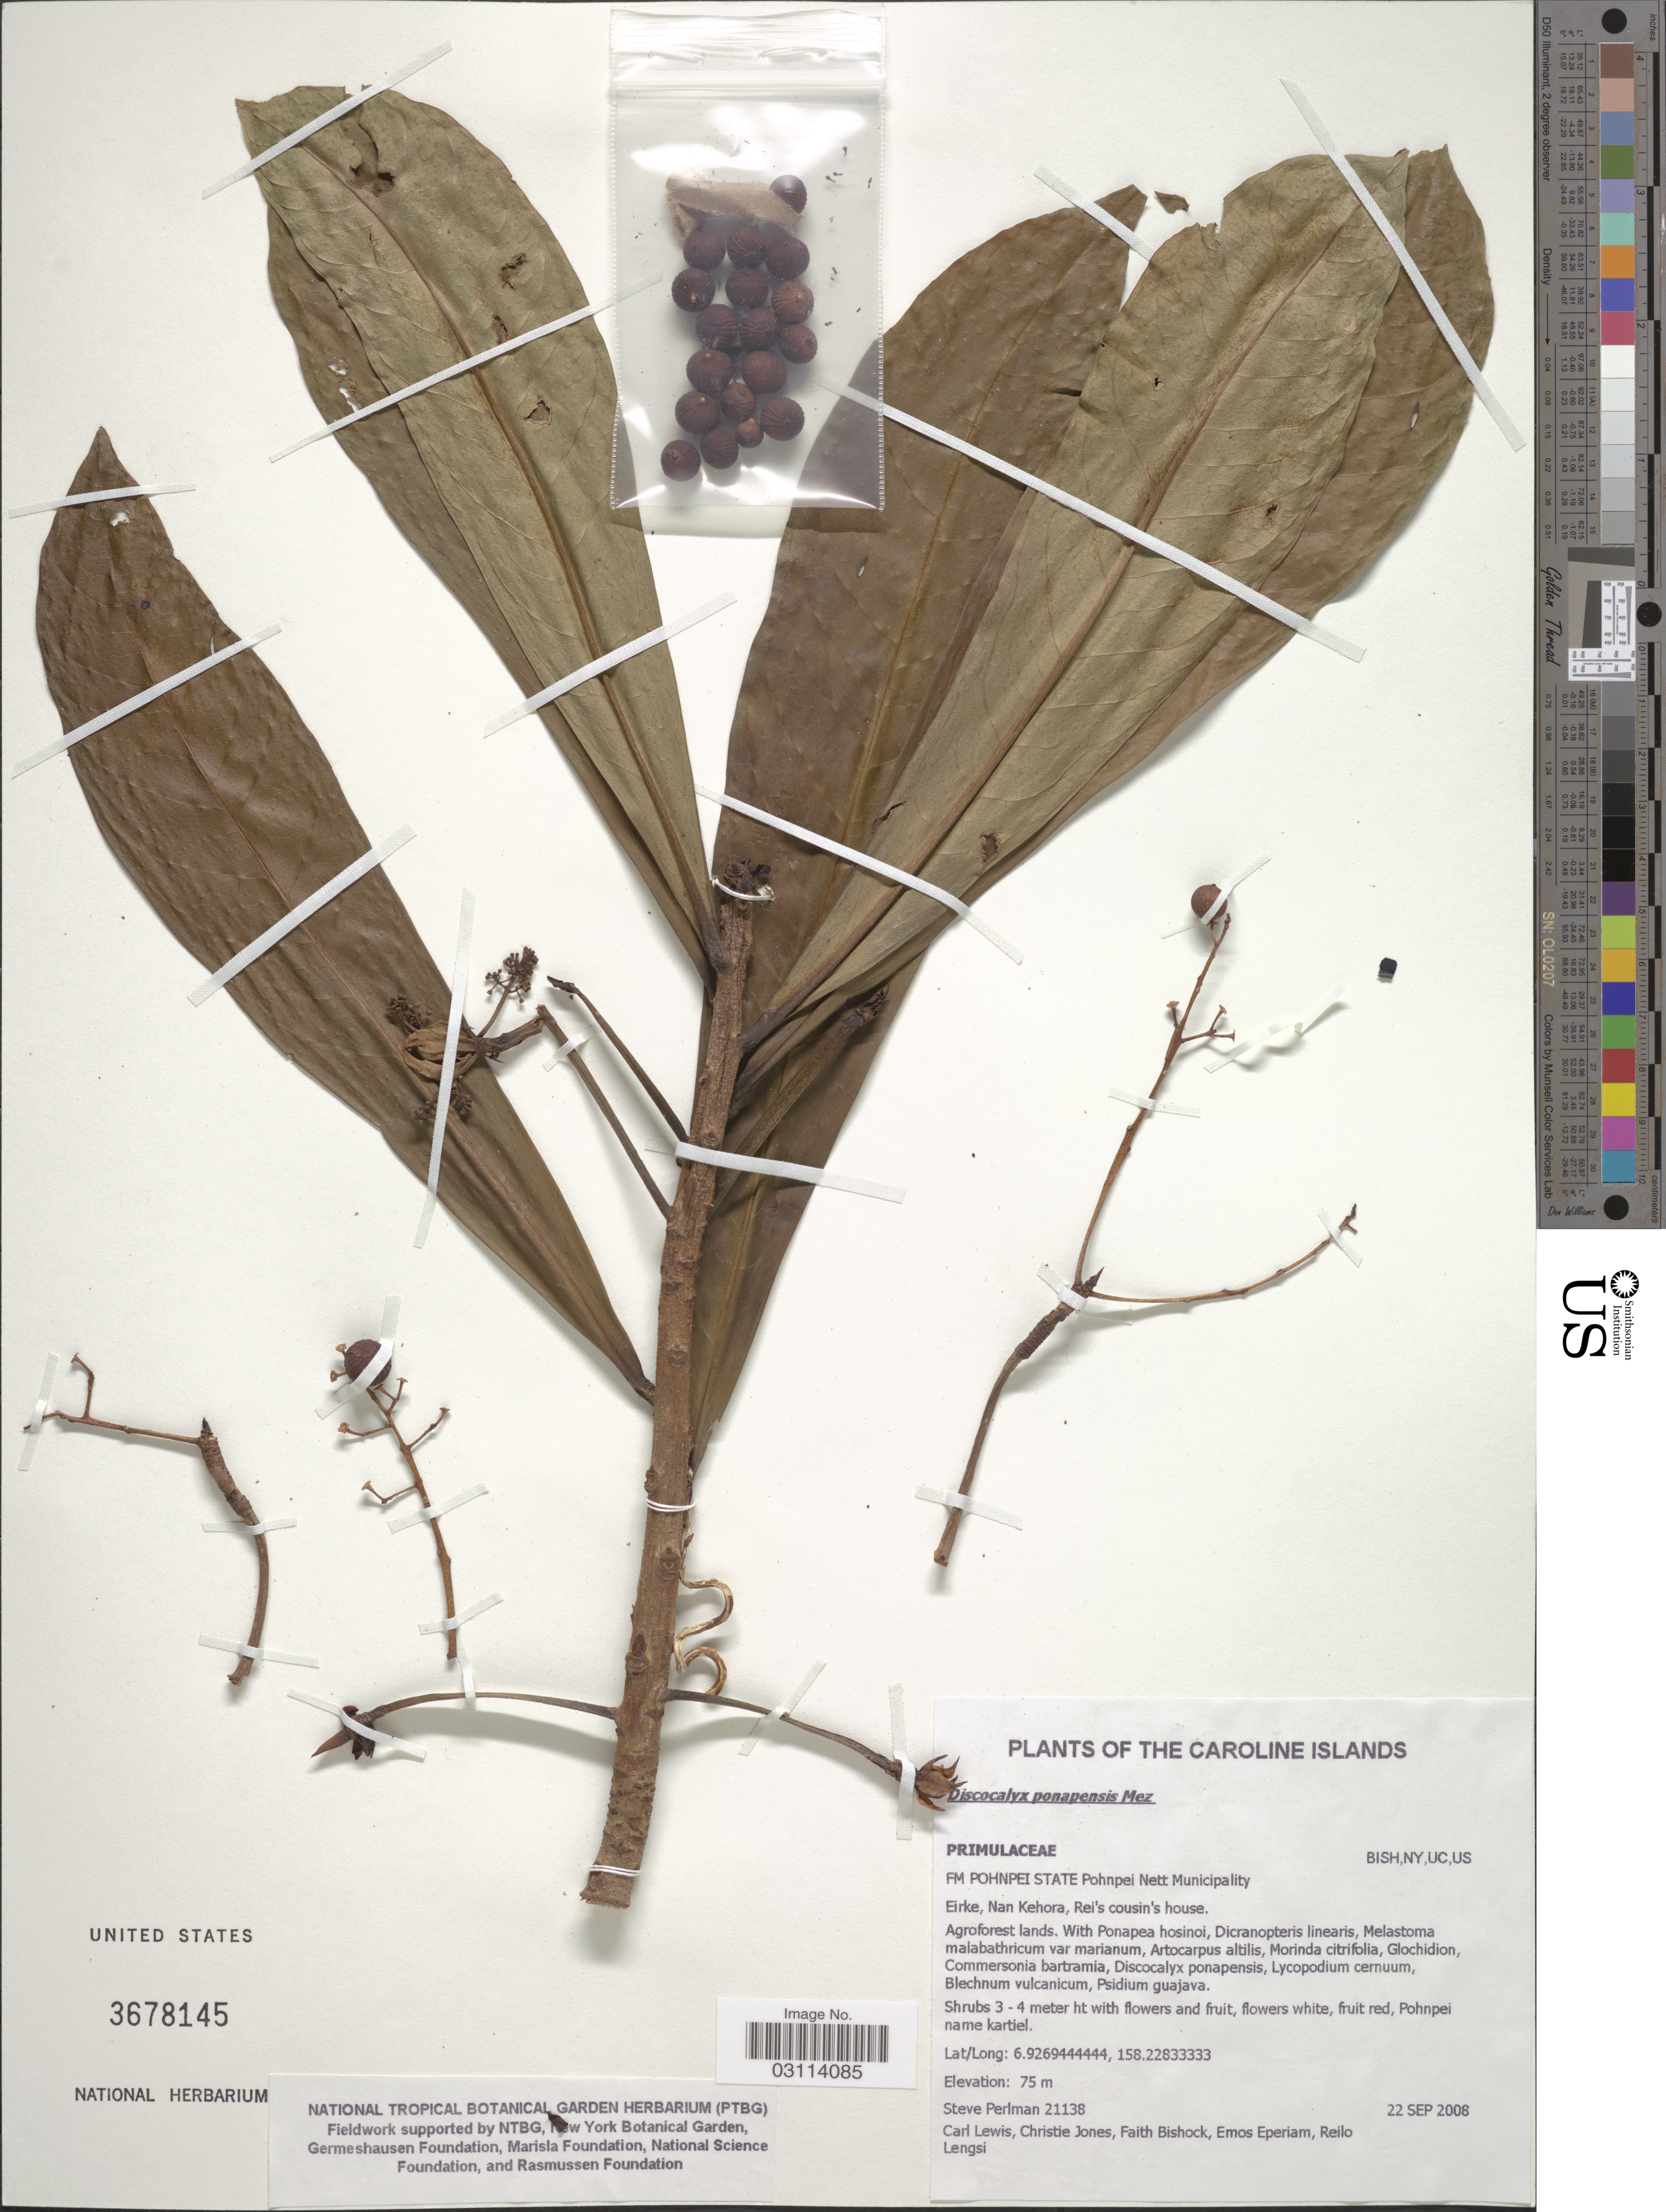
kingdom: Plantae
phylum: Tracheophyta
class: Magnoliopsida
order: Ericales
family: Primulaceae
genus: Discocalyx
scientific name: Discocalyx ponapensis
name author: Mez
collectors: S. Perlman, C. Lewis, Carleen Jones, F. Bishock & et al.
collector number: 21138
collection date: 2008-09-22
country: Micronesia, Federated States of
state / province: Pohnpei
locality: The Caroline Islands. Pohnpei Nett Municipality. Eirke, Nan Kehora, Rei's cousin's house.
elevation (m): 75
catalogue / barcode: US 3678145